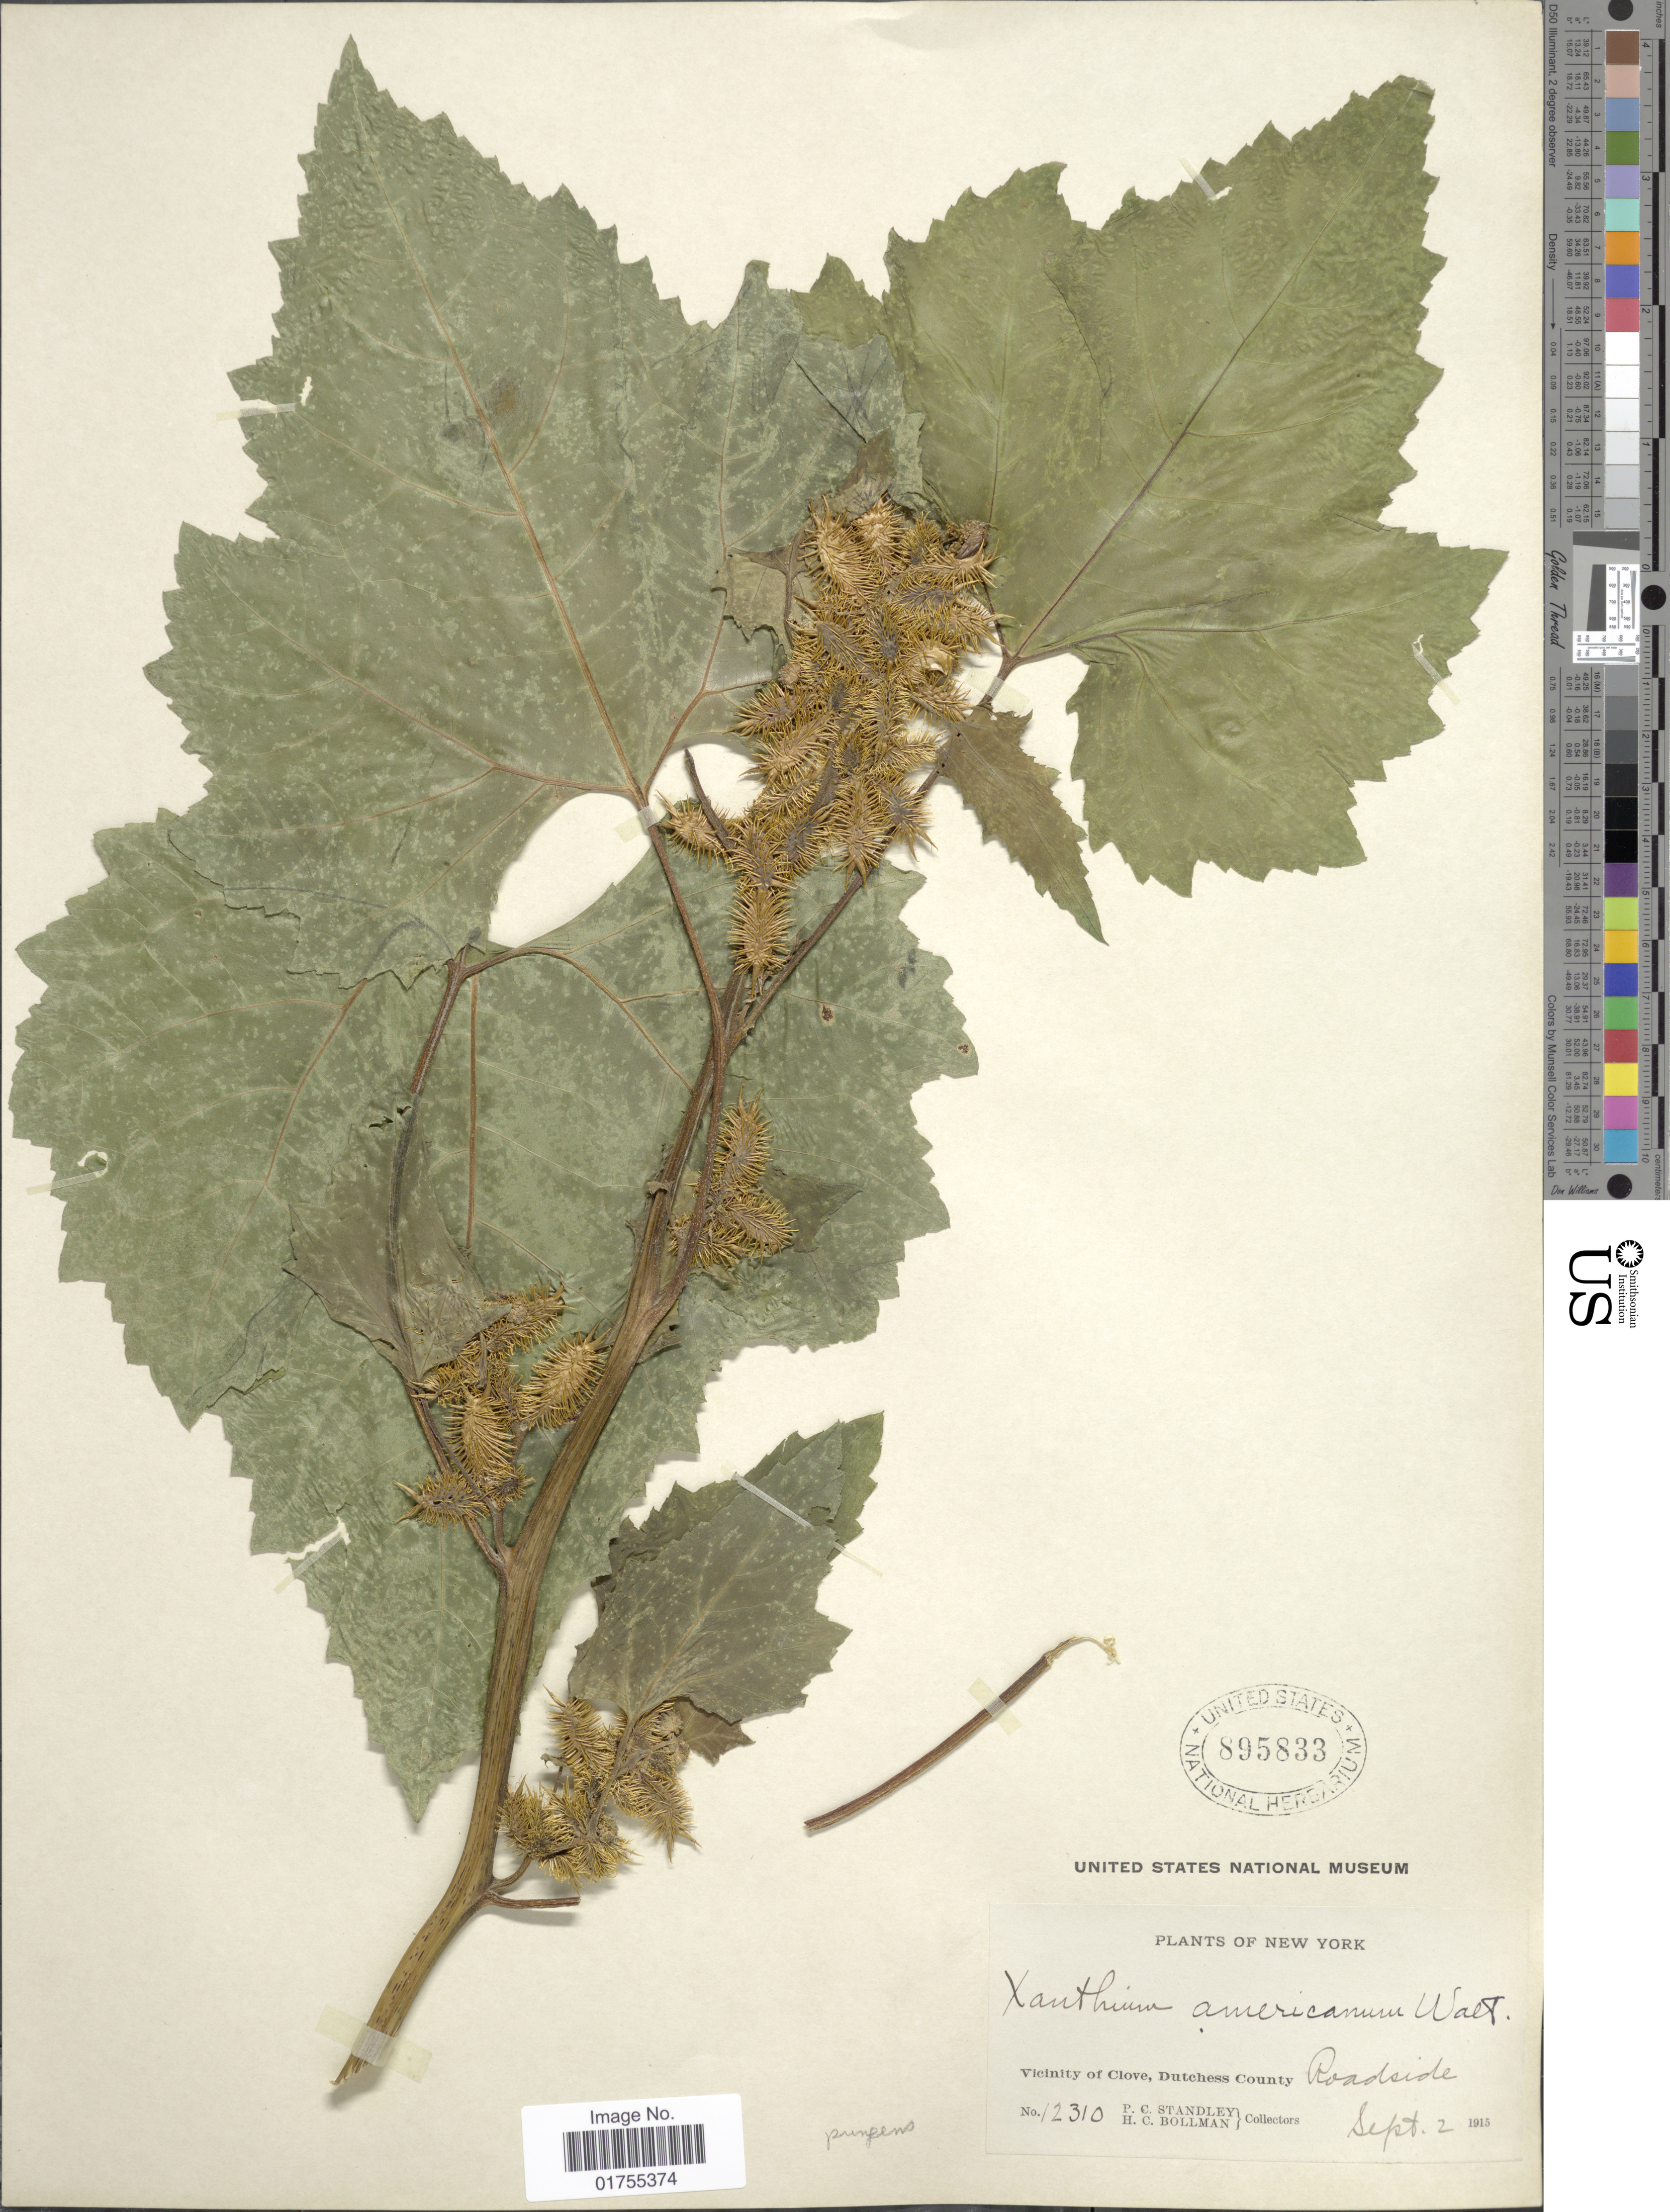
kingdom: Plantae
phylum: Tracheophyta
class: Magnoliopsida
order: Asterales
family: Asteraceae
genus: Xanthium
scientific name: Xanthium strumarium var. glabratum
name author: Mill.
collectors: P. C. Standley & H. C. Bollman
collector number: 12310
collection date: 1915-09-02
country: United States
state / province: New York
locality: Vicinity of Clove, Dutchess County, Roadside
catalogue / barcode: US 895833